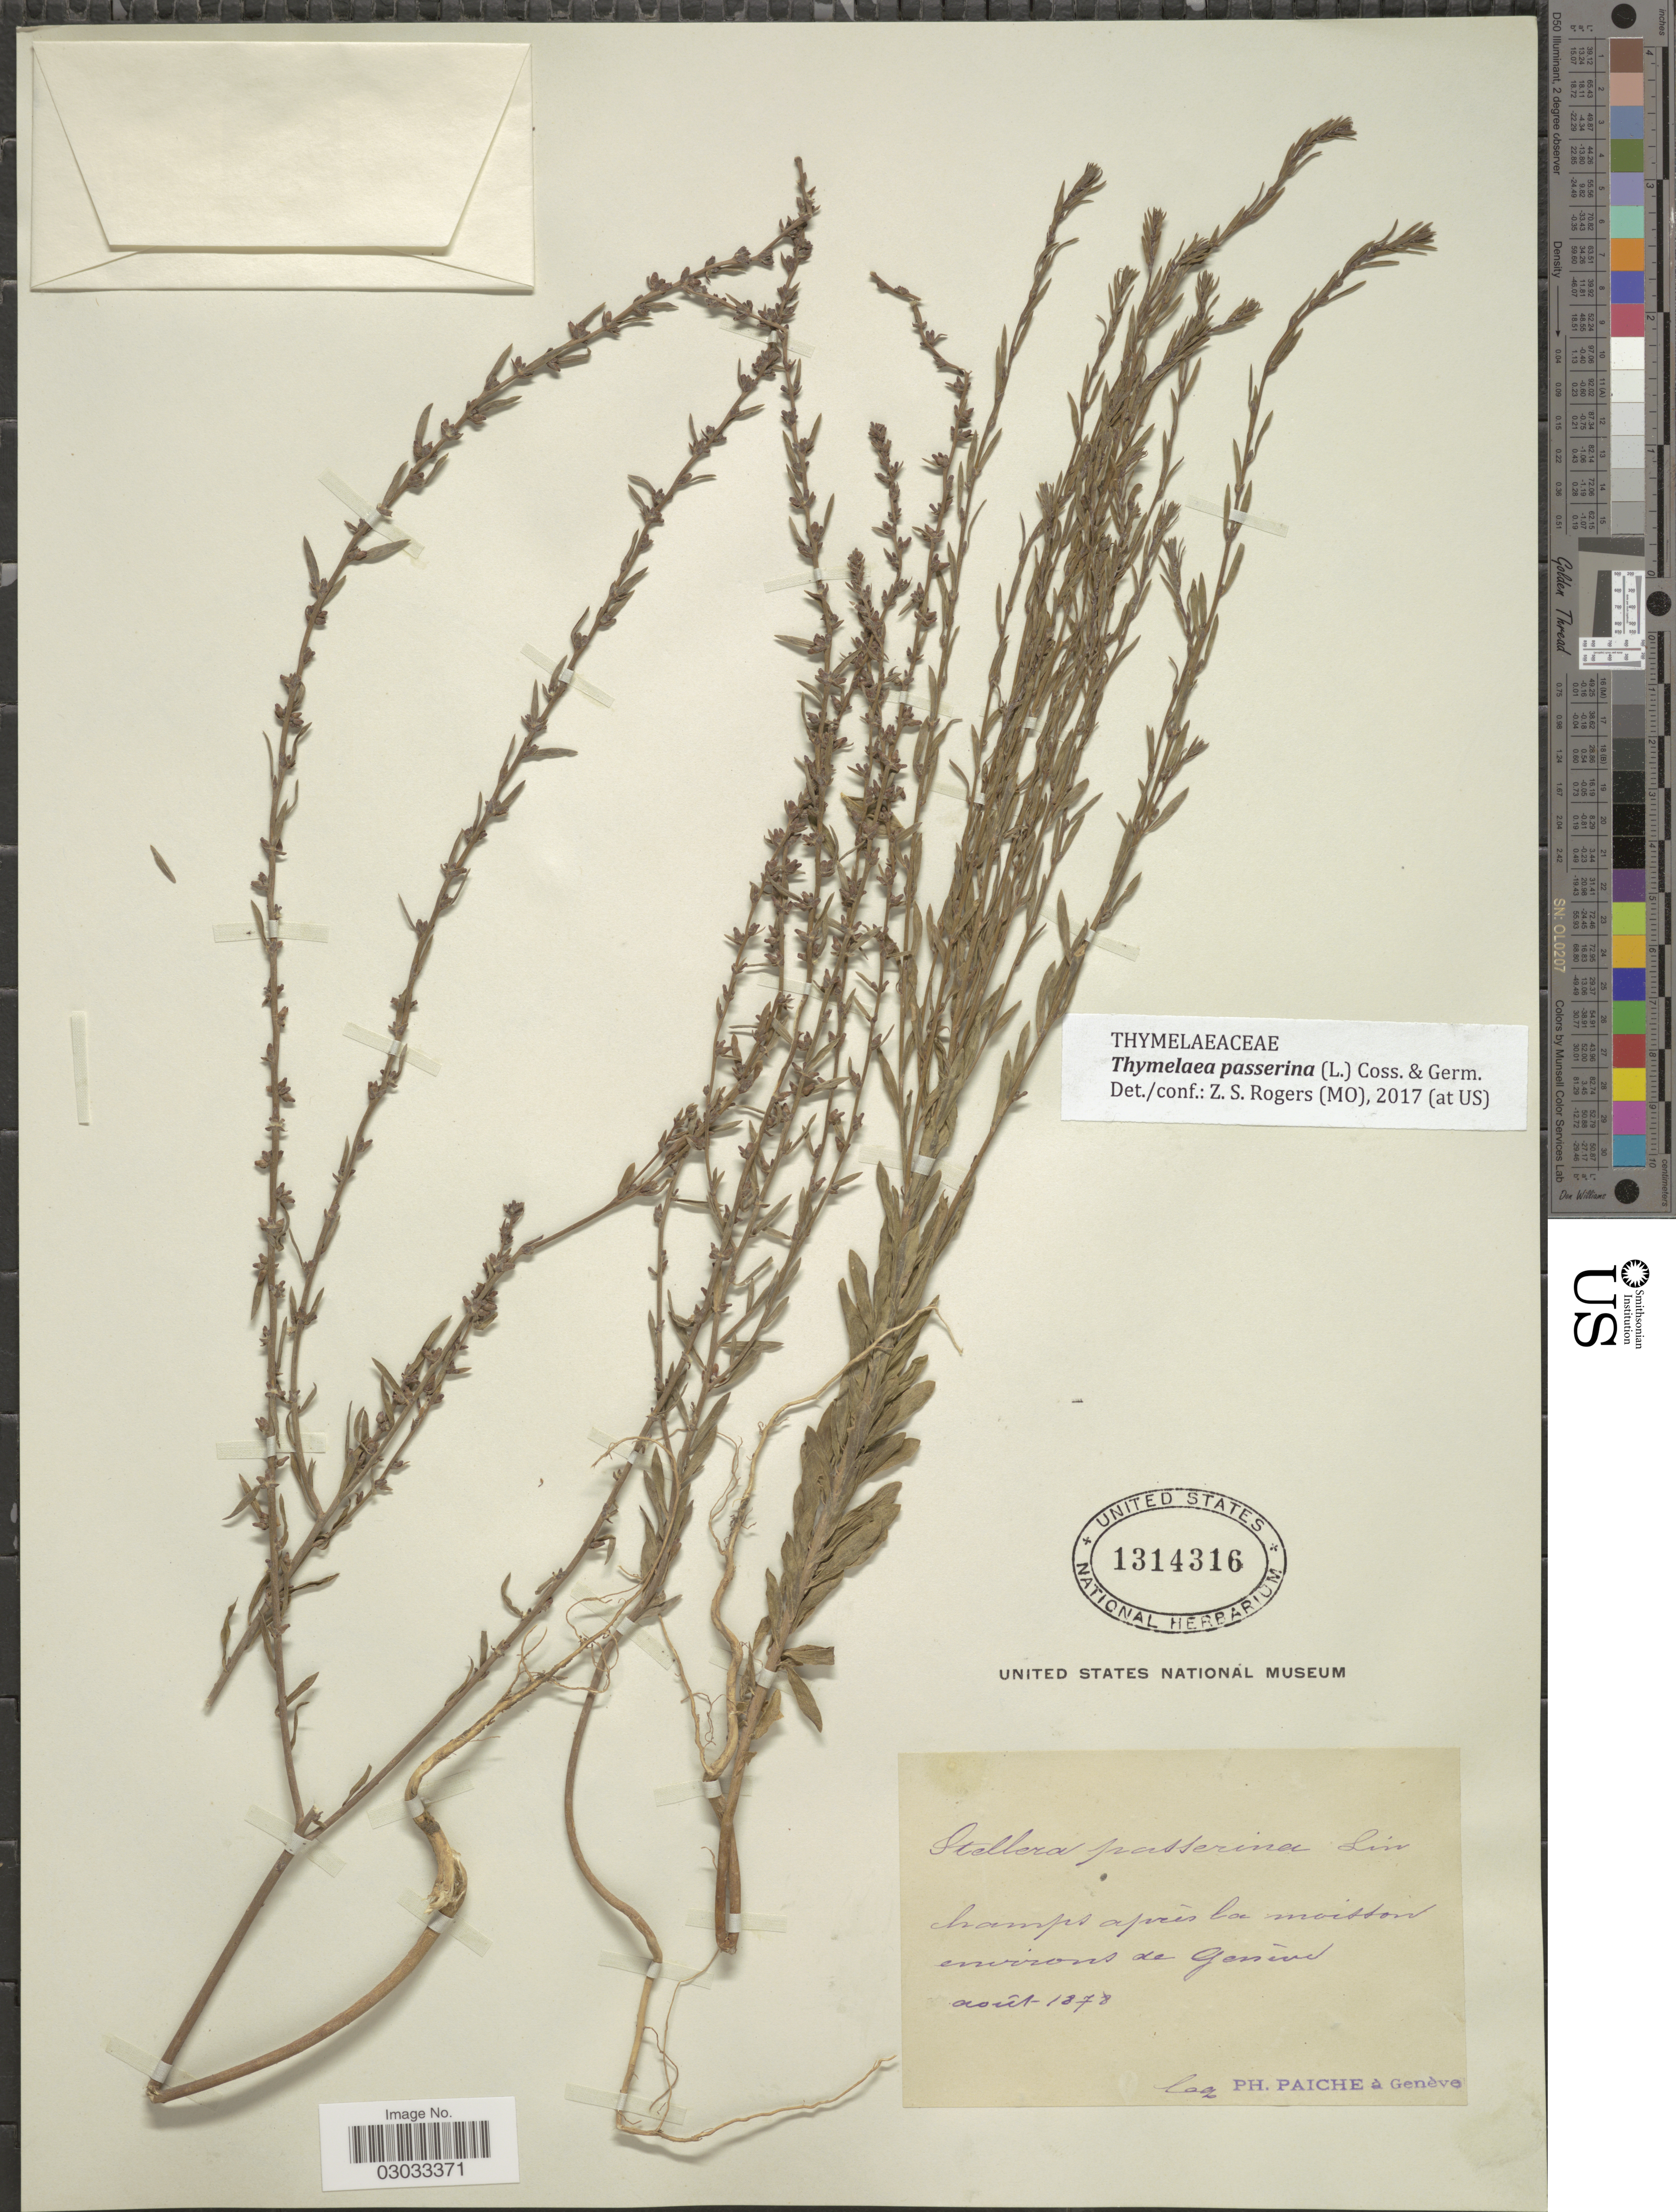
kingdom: Plantae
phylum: Tracheophyta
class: Magnoliopsida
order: Malvales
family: Thymelaeaceae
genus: Thymelaea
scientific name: Thymelaea passerina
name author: (L.) Coss. & Germ.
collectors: P. Paiche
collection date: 1878-08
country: Switzerland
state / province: Genève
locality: Champs après la moisson environs de Genève.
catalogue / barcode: US 1314316